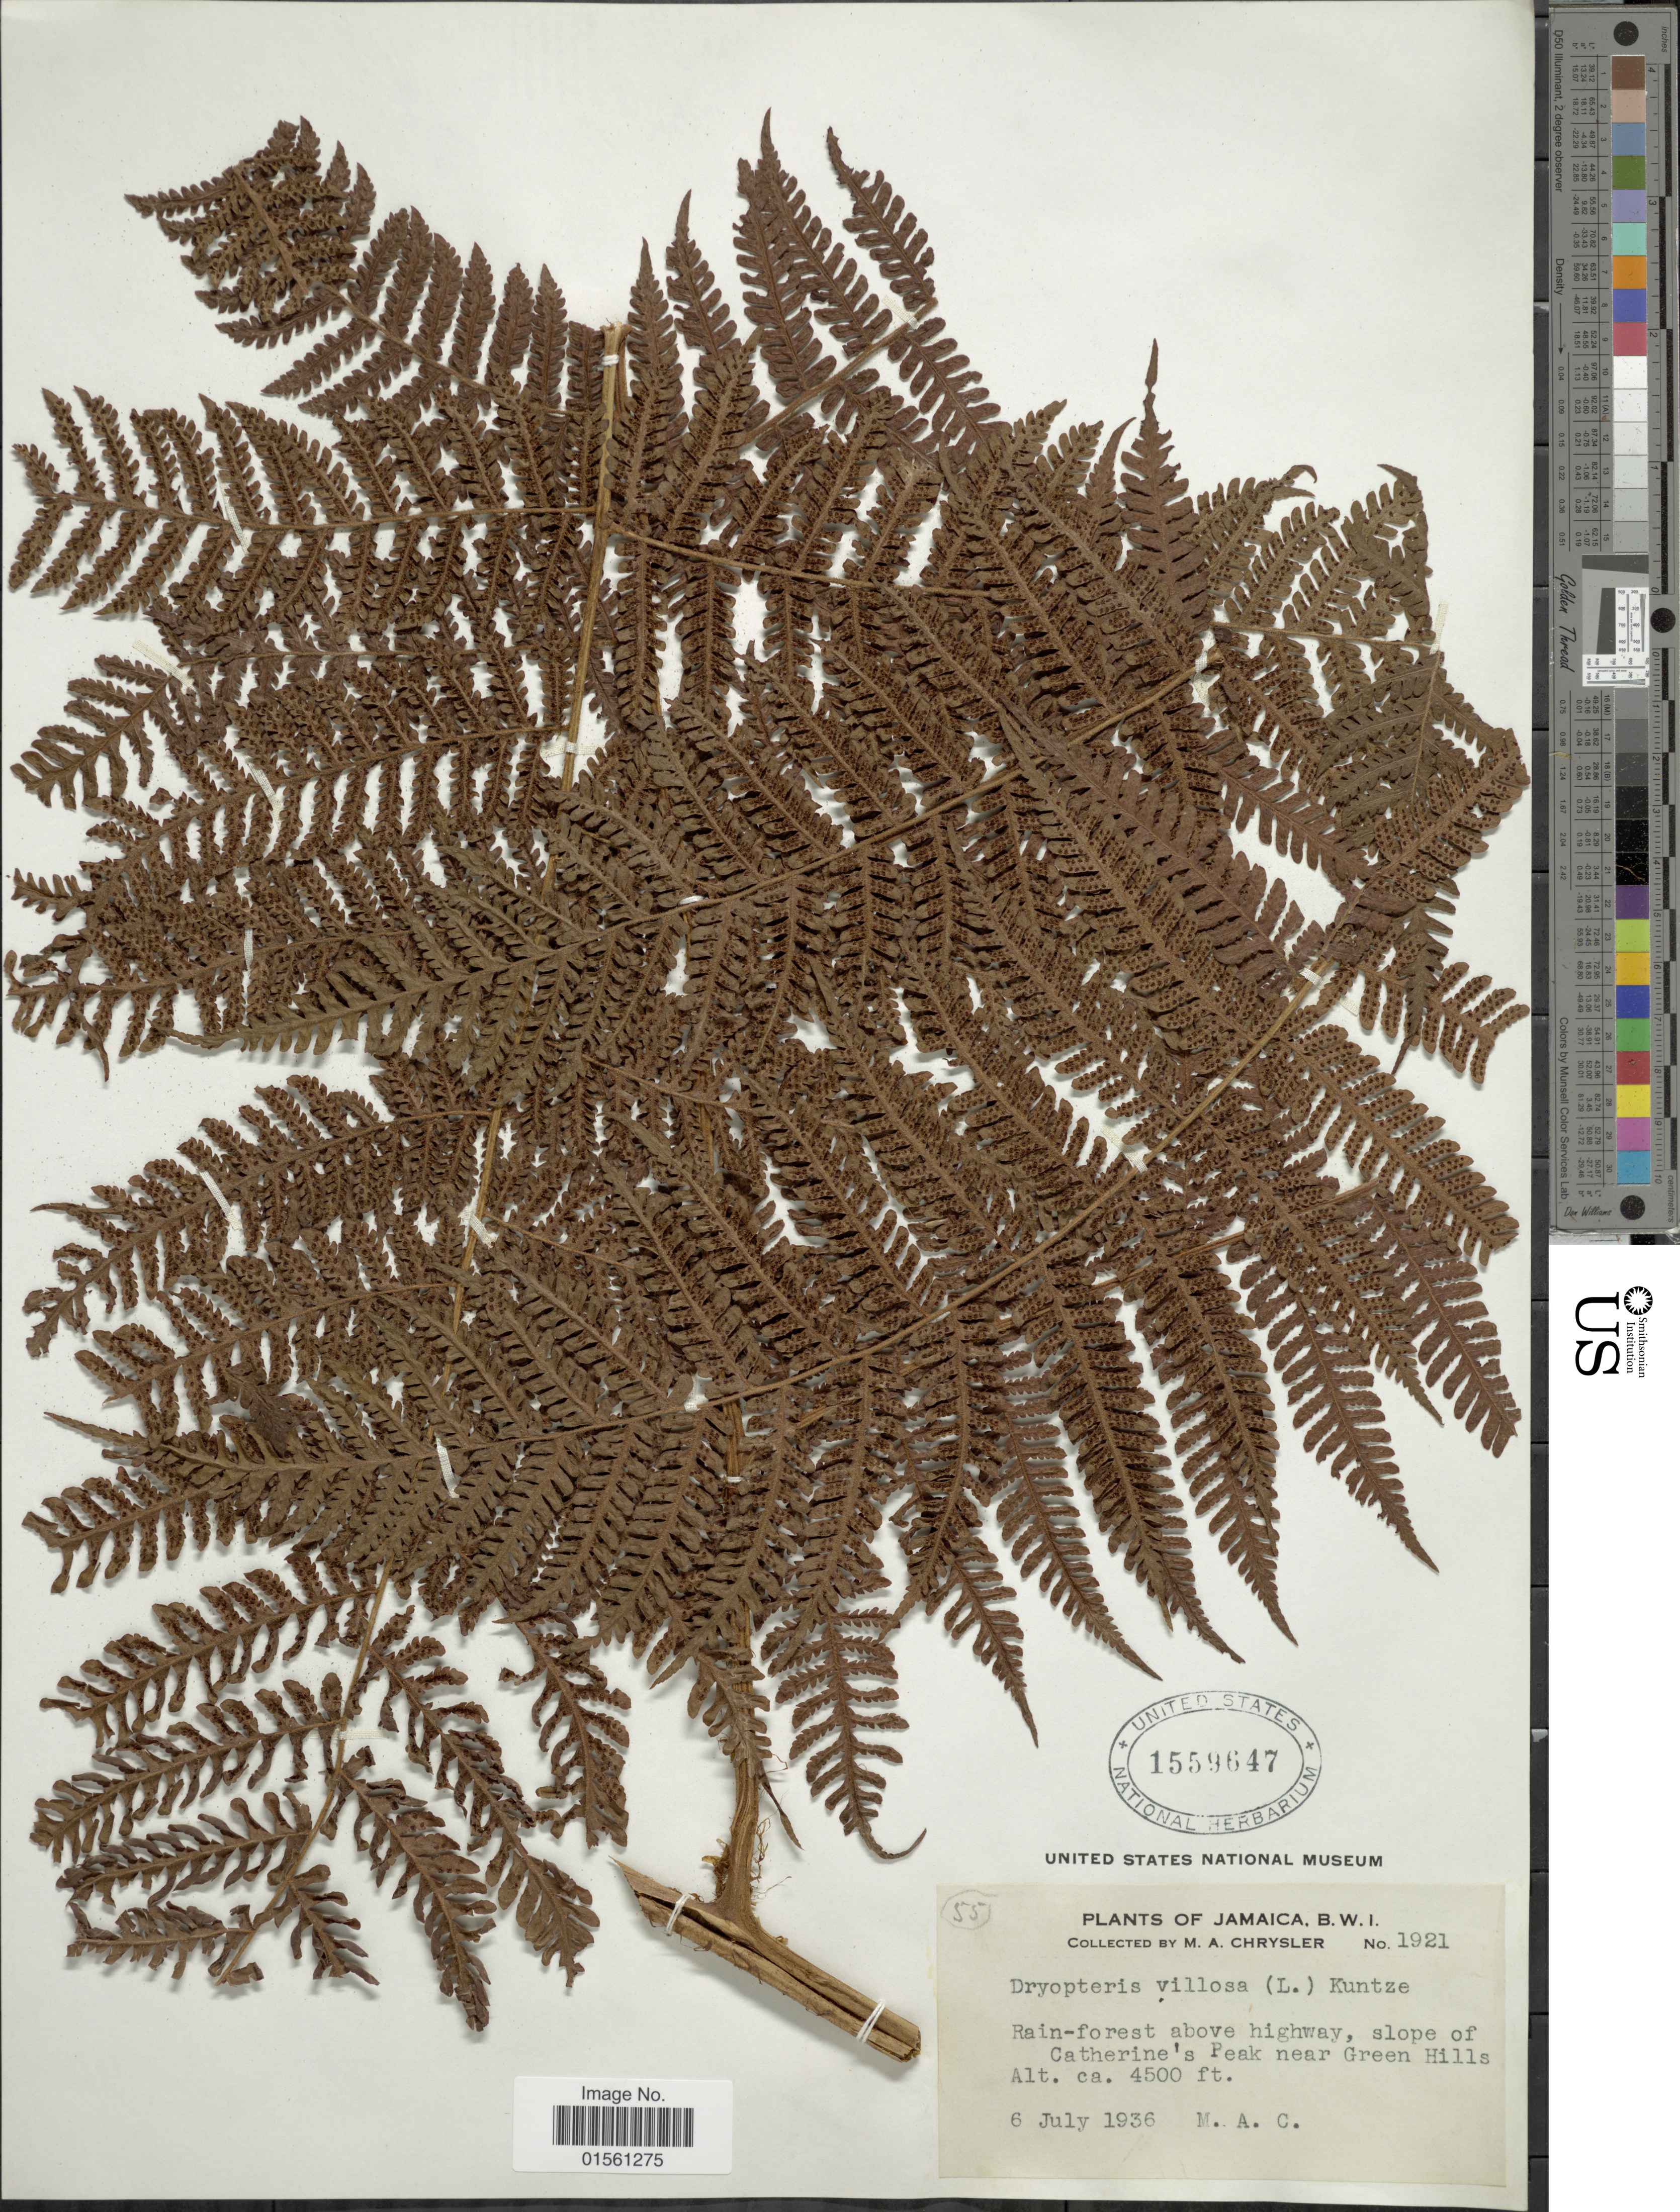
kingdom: Plantae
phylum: Tracheophyta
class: Polypodiopsida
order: Polypodiales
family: Dryopteridaceae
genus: Megalastrum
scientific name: Megalastrum villosum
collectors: M. A. Chrysler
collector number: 1921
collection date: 1936-07-06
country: Jamaica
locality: Jamaica, B. W. I., Rain-forest above highway, slope of Catherine's Peak near Green Hills.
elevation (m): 1372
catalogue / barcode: US 1559647